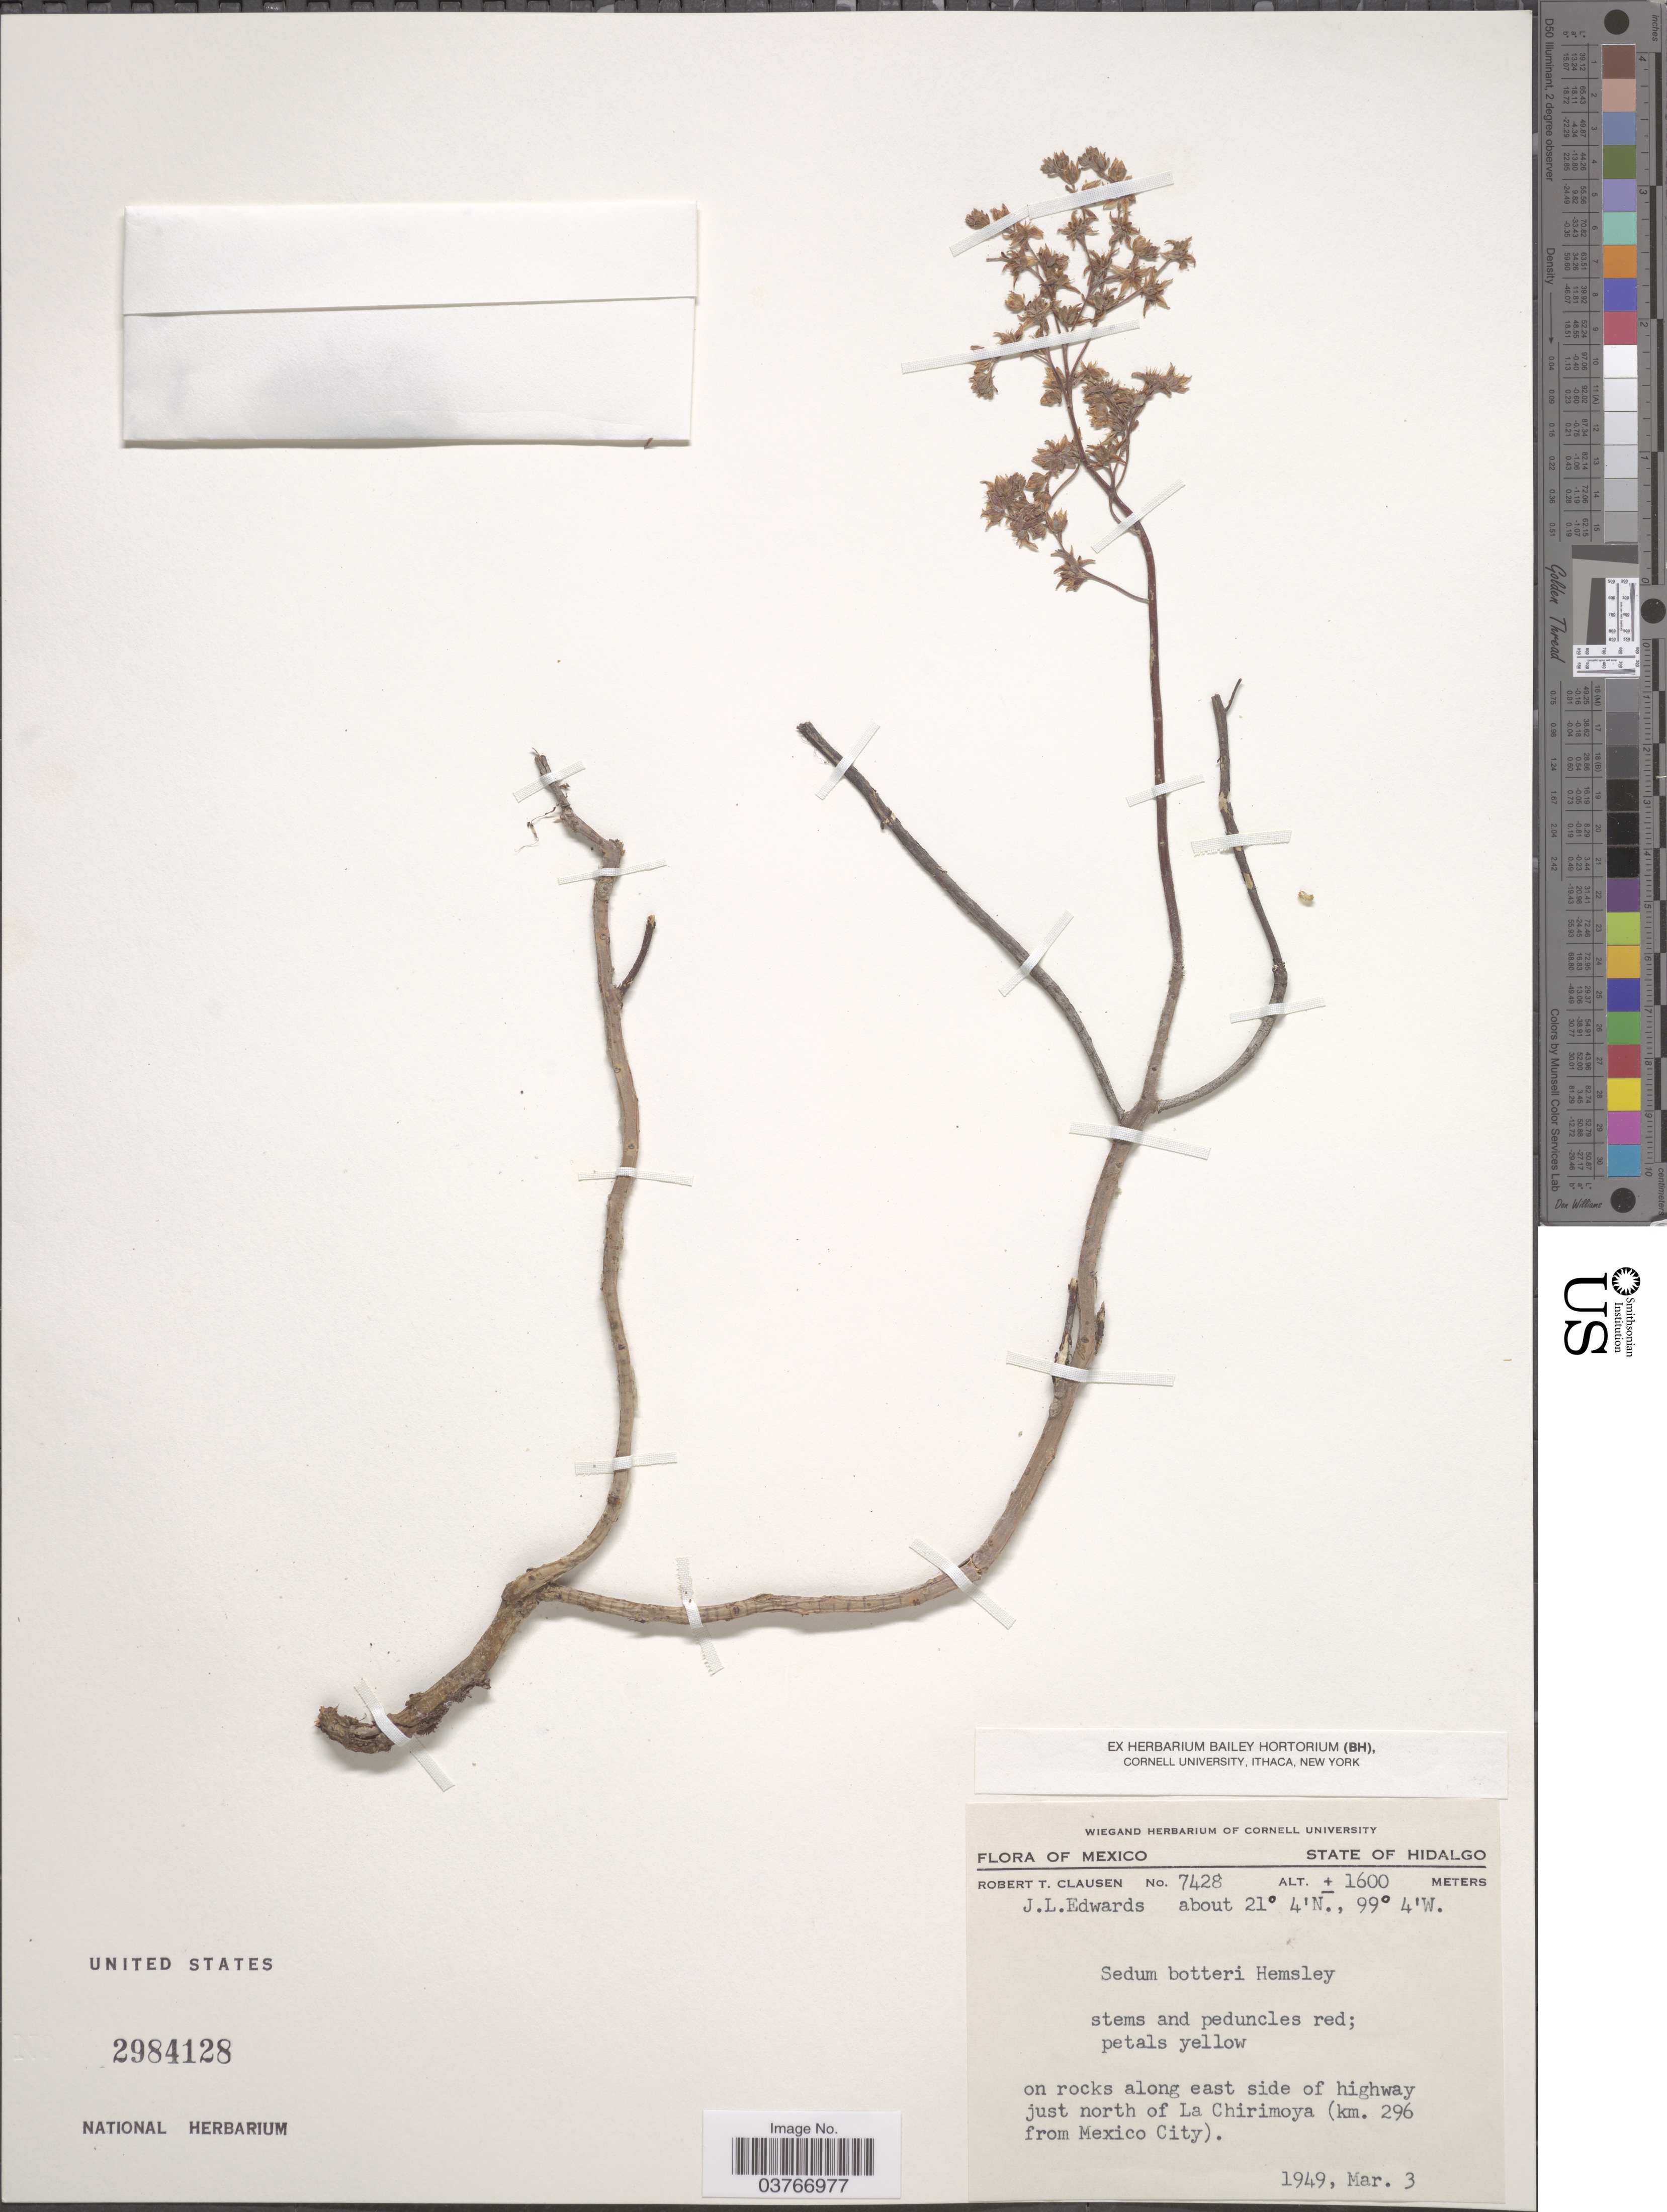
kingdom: Plantae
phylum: Tracheophyta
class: Magnoliopsida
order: Saxifragales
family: Crassulaceae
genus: Sedum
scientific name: Sedum botterii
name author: Hemsl.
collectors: R. T. Clausen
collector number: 7428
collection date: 1949-03-03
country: Mexico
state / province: Hidalgo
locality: On rocks along east side of highway just north of La Chirimoya (km. 296 from Mexico City).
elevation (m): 1600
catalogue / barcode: US 2984128